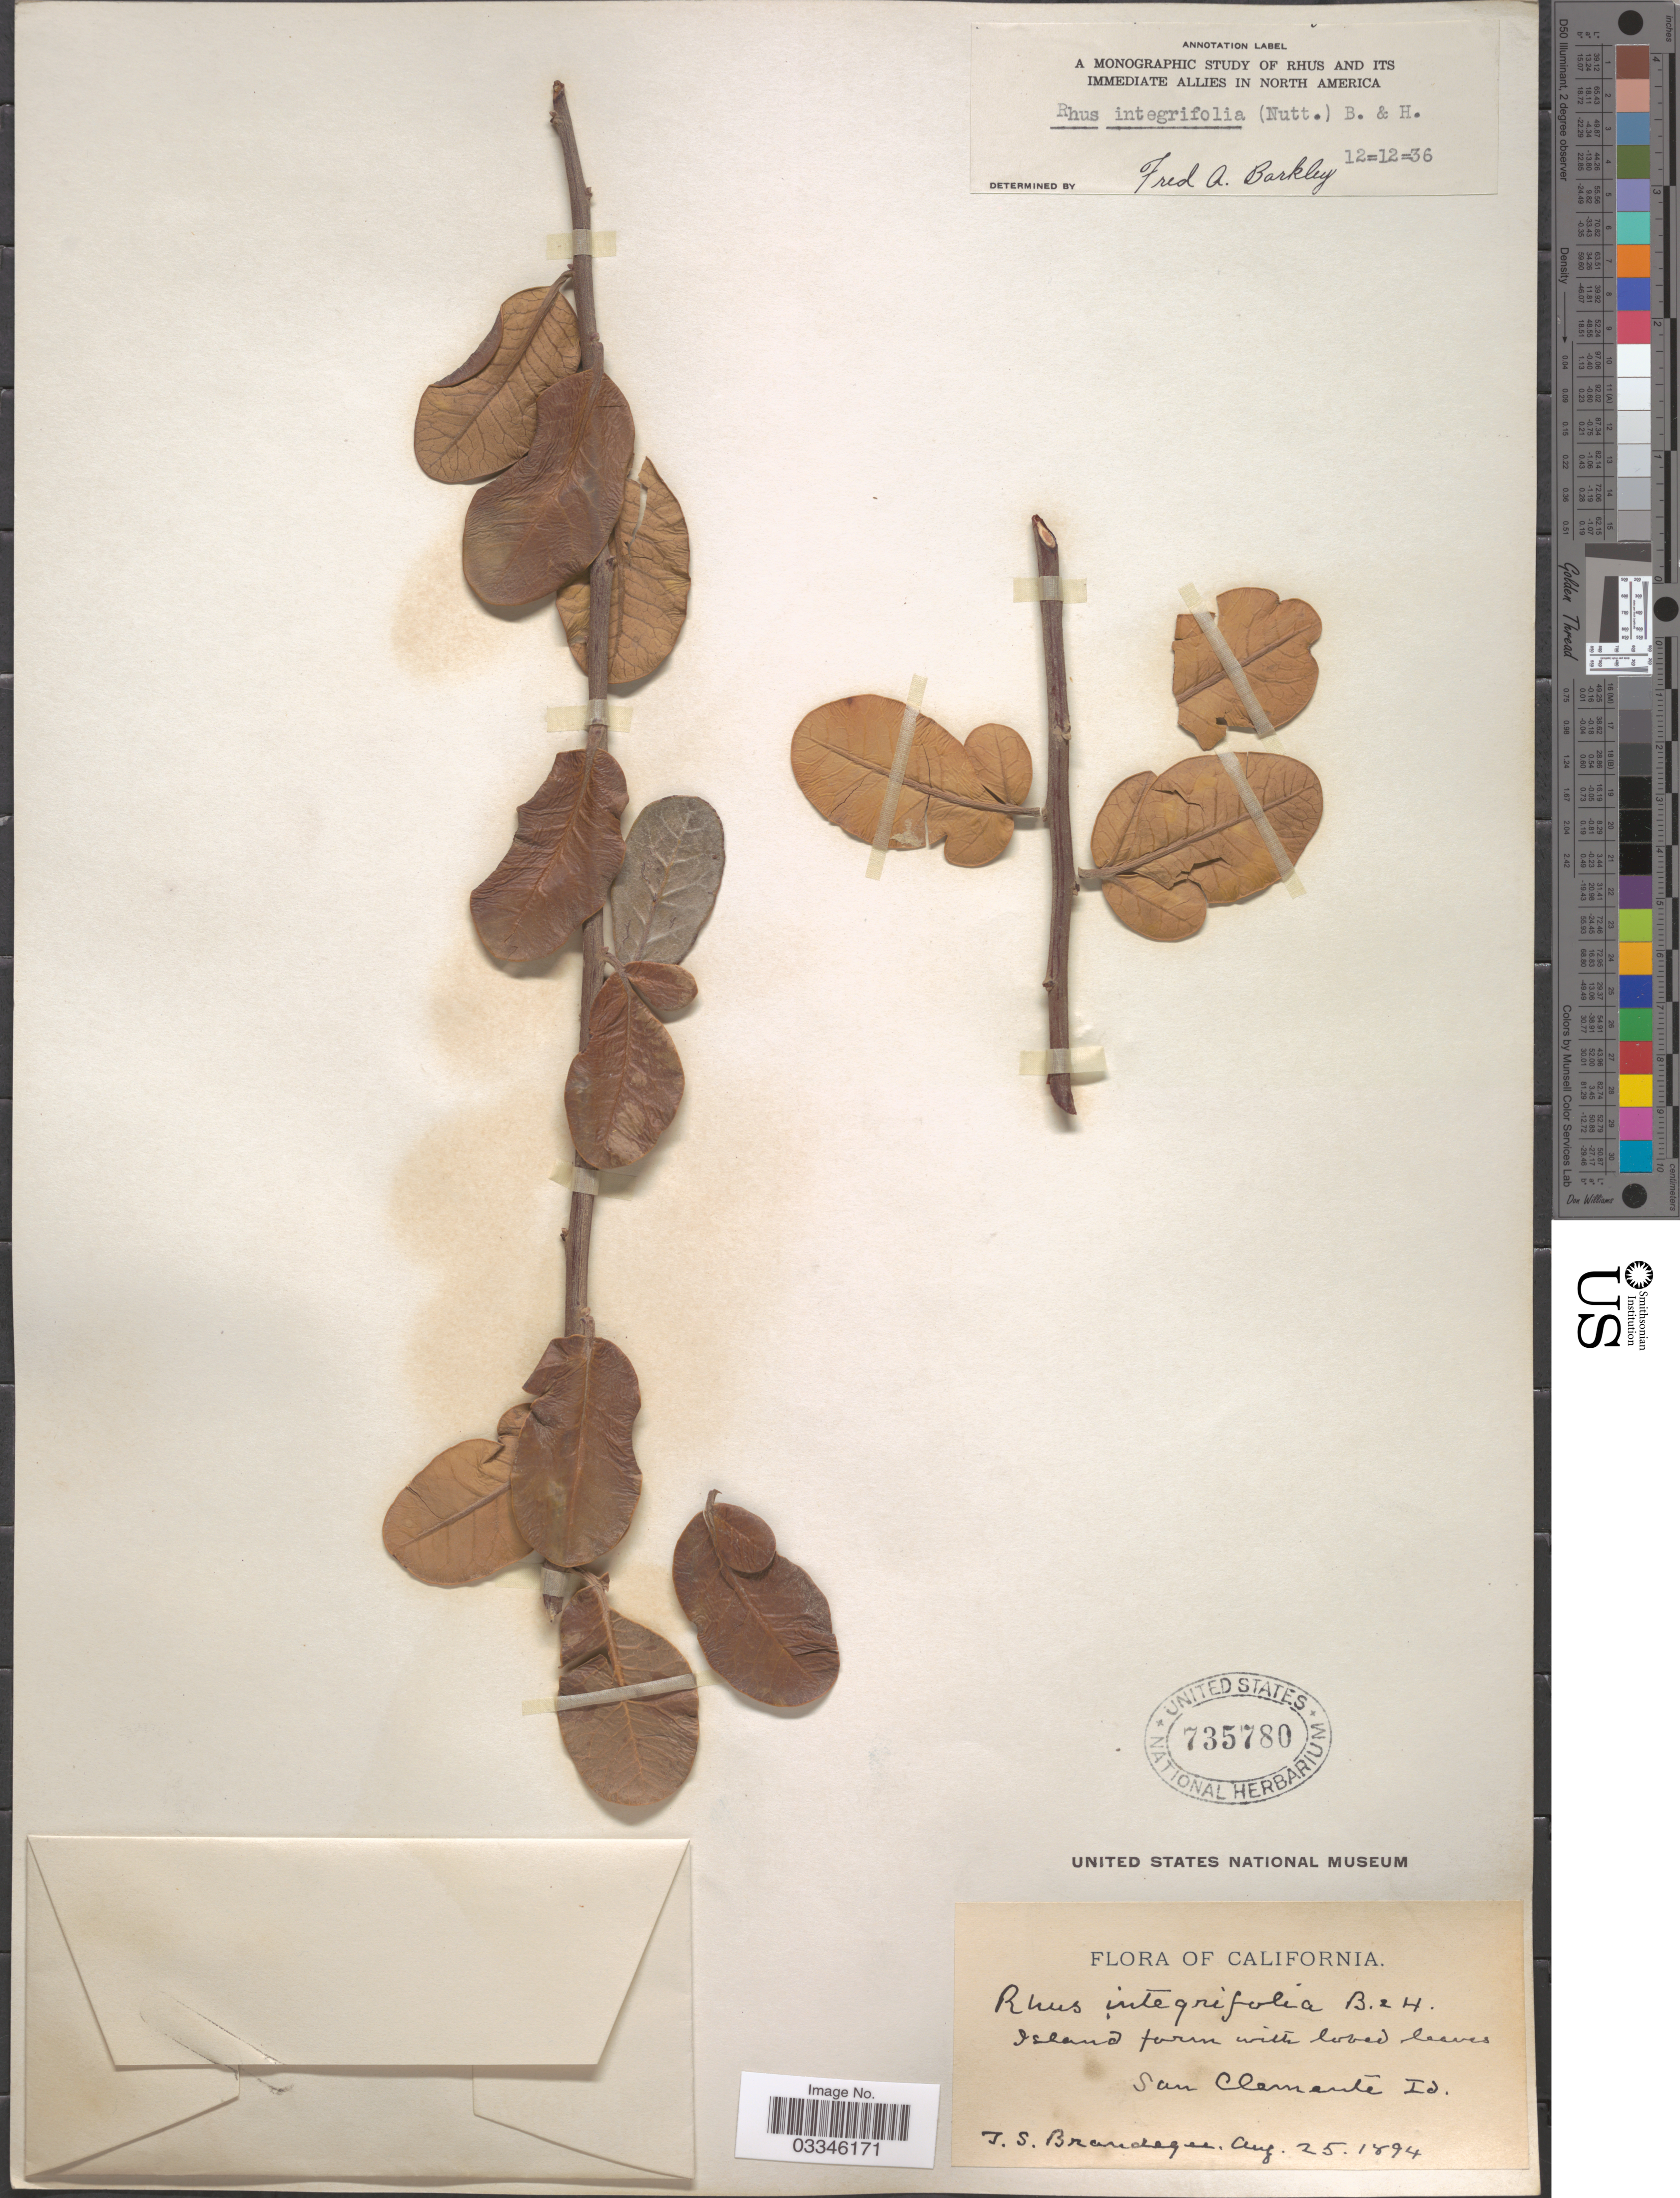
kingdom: Plantae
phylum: Tracheophyta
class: Magnoliopsida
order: Sapindales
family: Anacardiaceae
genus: Rhus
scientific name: Rhus integrifolia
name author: (Nutt.) Benth. & Hook. f. ex W.H. Brewer & S. Watson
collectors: J. S. Brandegee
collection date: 1894-08-25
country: United States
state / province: California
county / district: Orange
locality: San Clemente Id.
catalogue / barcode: US 735780